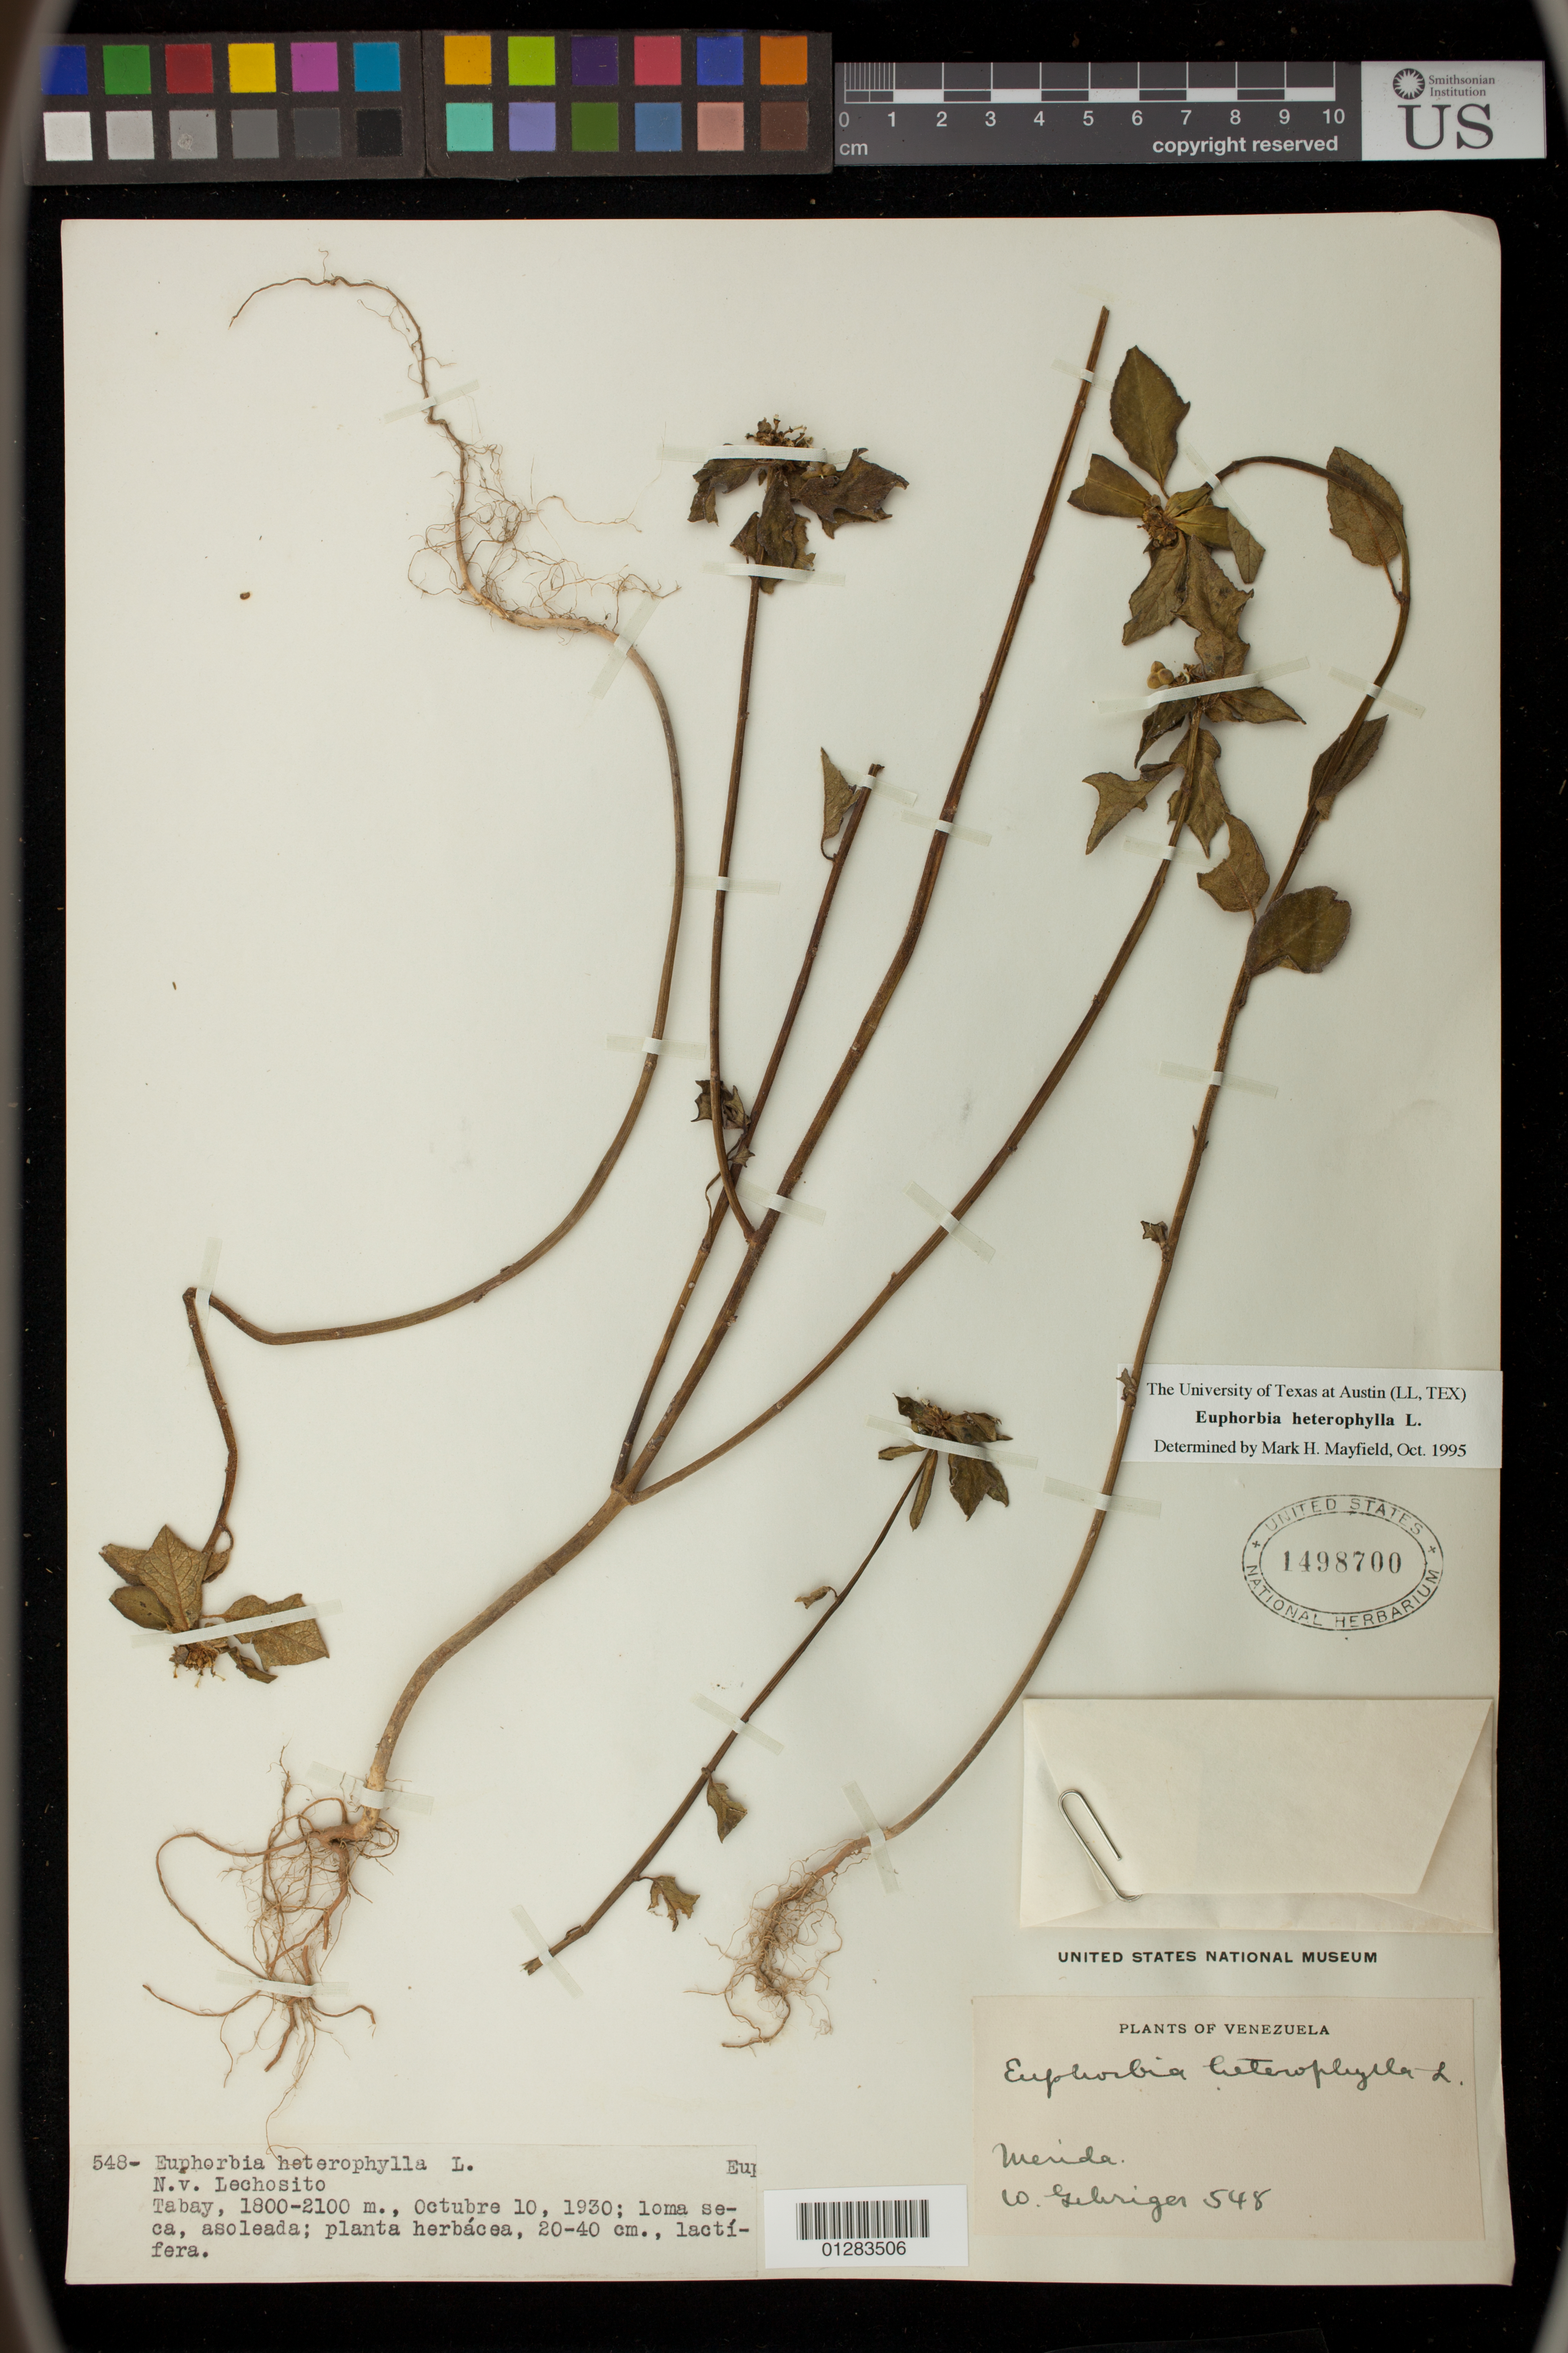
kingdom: Plantae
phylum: Tracheophyta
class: Magnoliopsida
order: Malpighiales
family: Euphorbiaceae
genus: Euphorbia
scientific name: Euphorbia heterophylla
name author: L.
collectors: W. Gehriger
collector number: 548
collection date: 1930-10-10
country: Venezuela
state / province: Mérida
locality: N.v. Lechosito, Tabay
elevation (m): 1800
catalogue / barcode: US 1498700